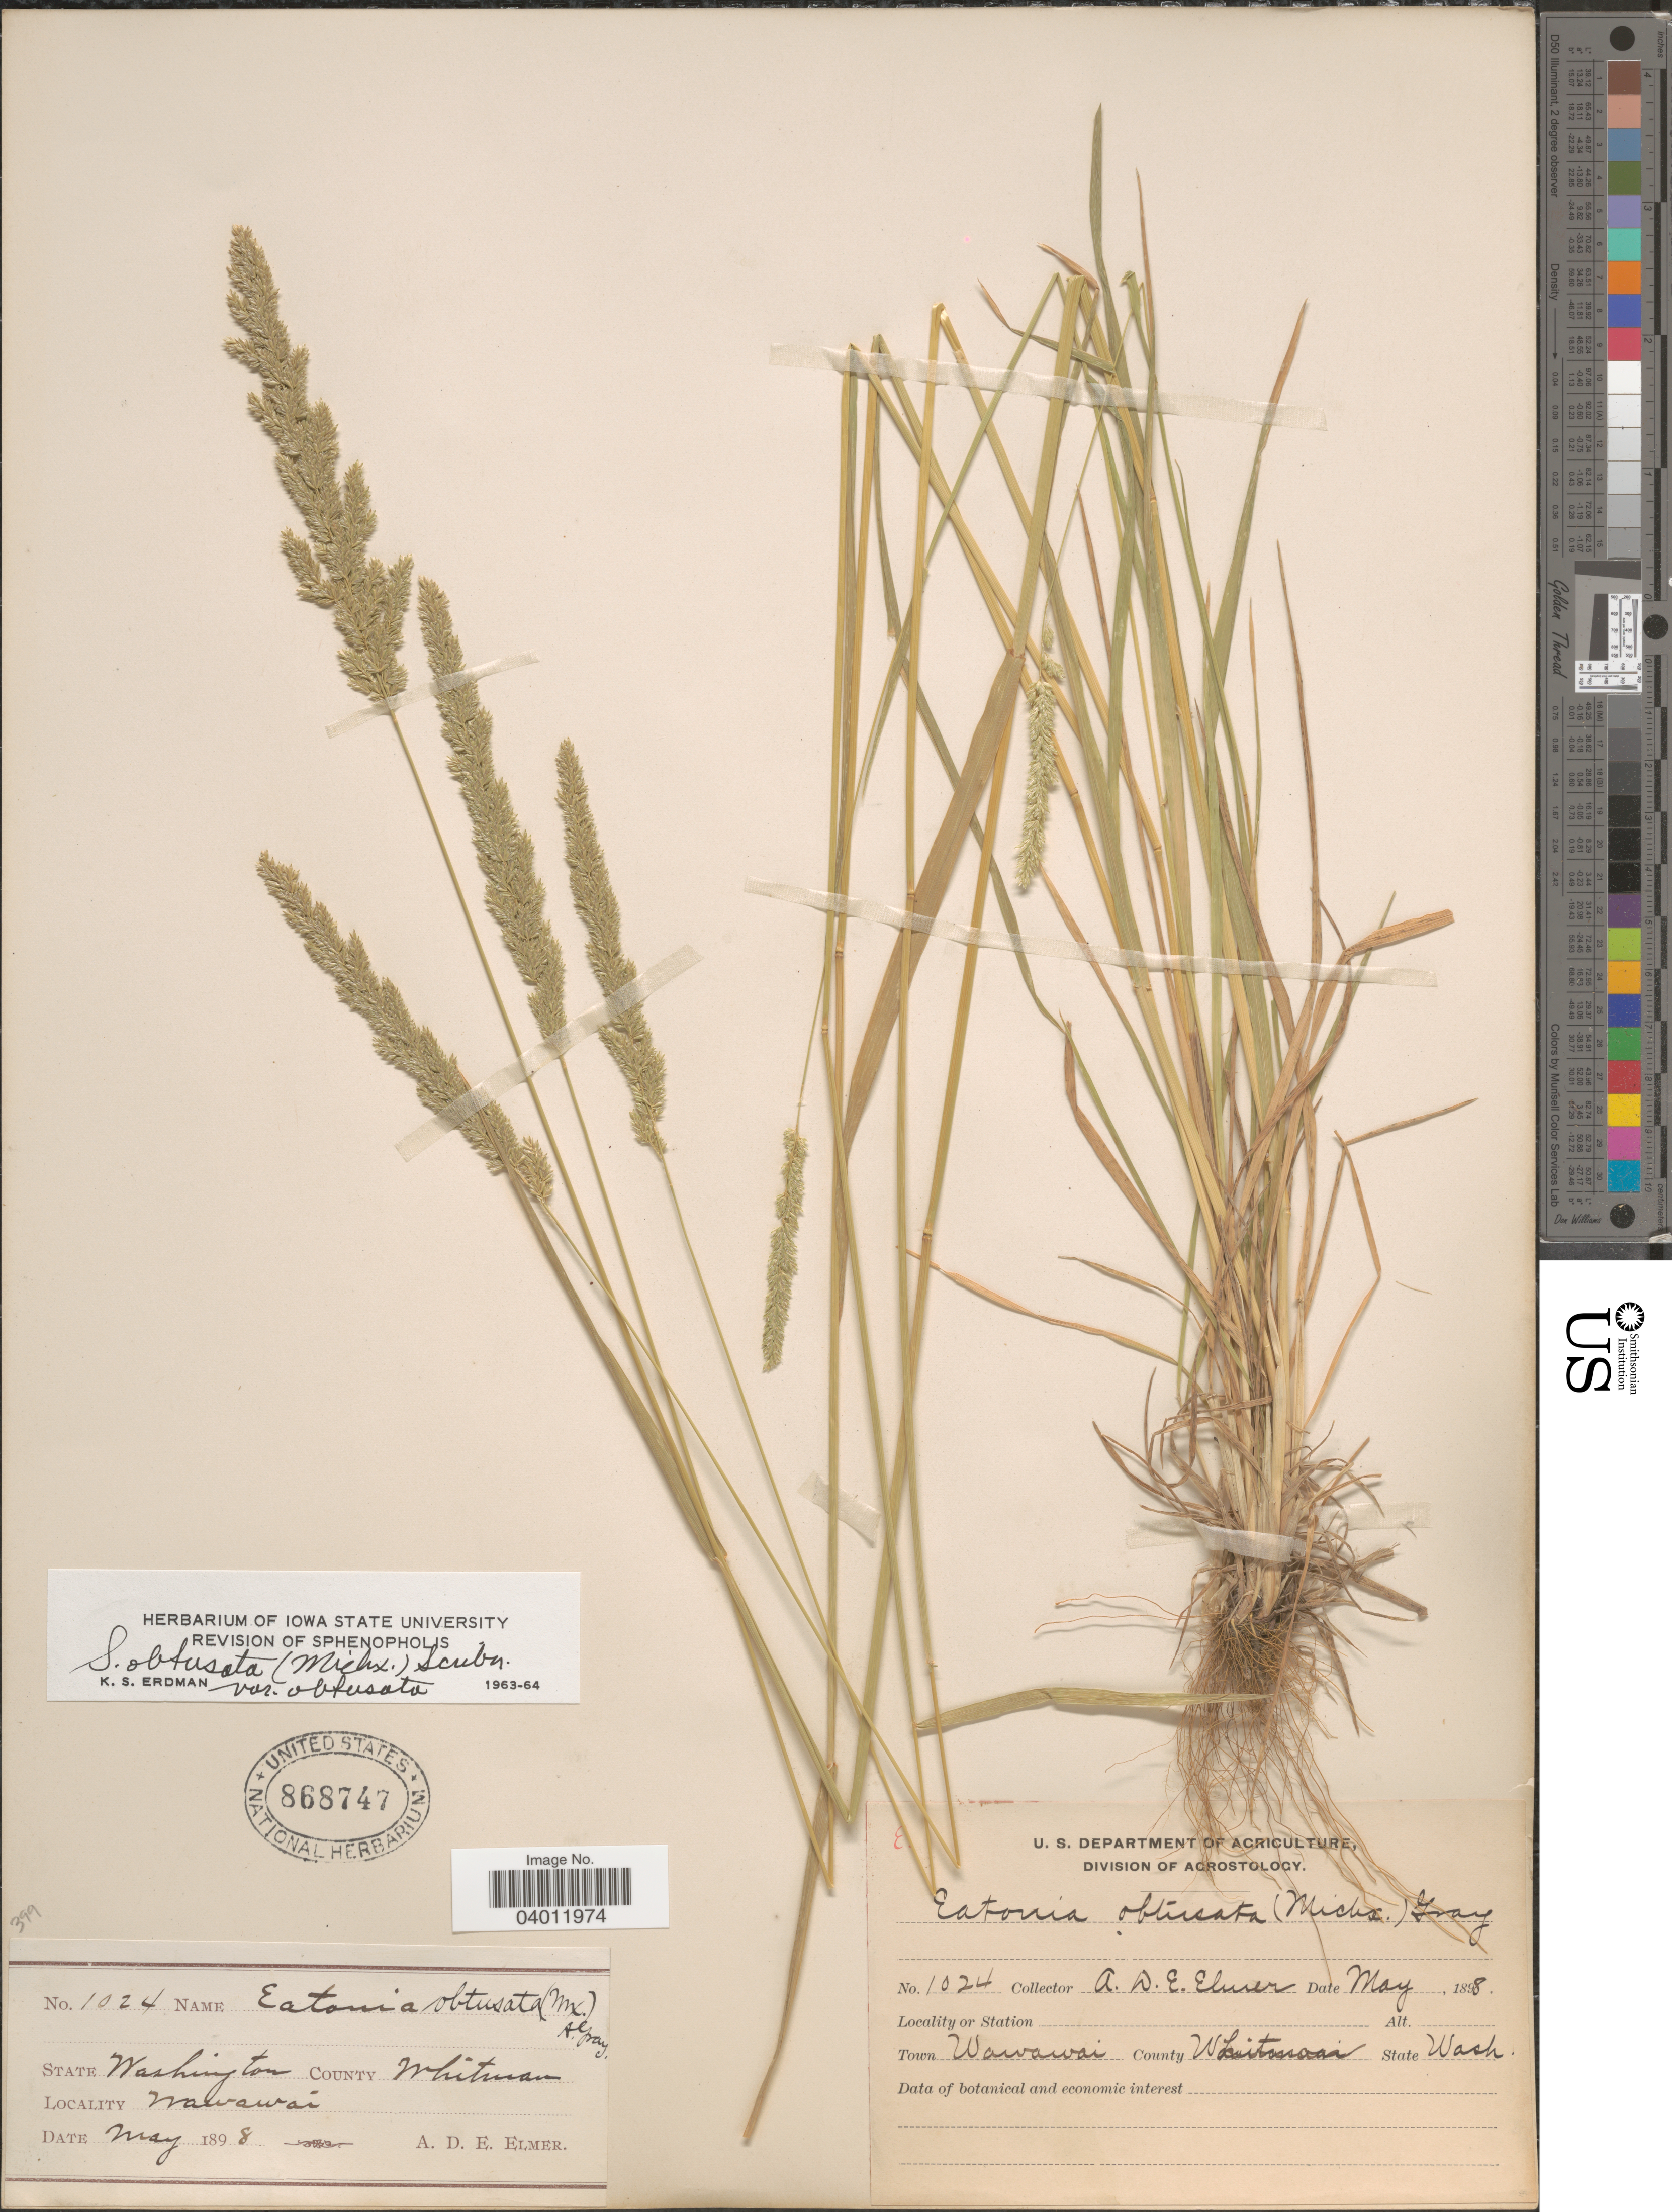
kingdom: Plantae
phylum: Tracheophyta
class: Liliopsida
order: Poales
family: Poaceae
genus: Sphenopholis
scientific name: Sphenopholis obtusata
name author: (Michx.) Scribn.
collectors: A. D. E. Elmer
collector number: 1024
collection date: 1898-05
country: United States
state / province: Washington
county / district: Whitman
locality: County Whitman. Town Wawawai.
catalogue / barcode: US 868747